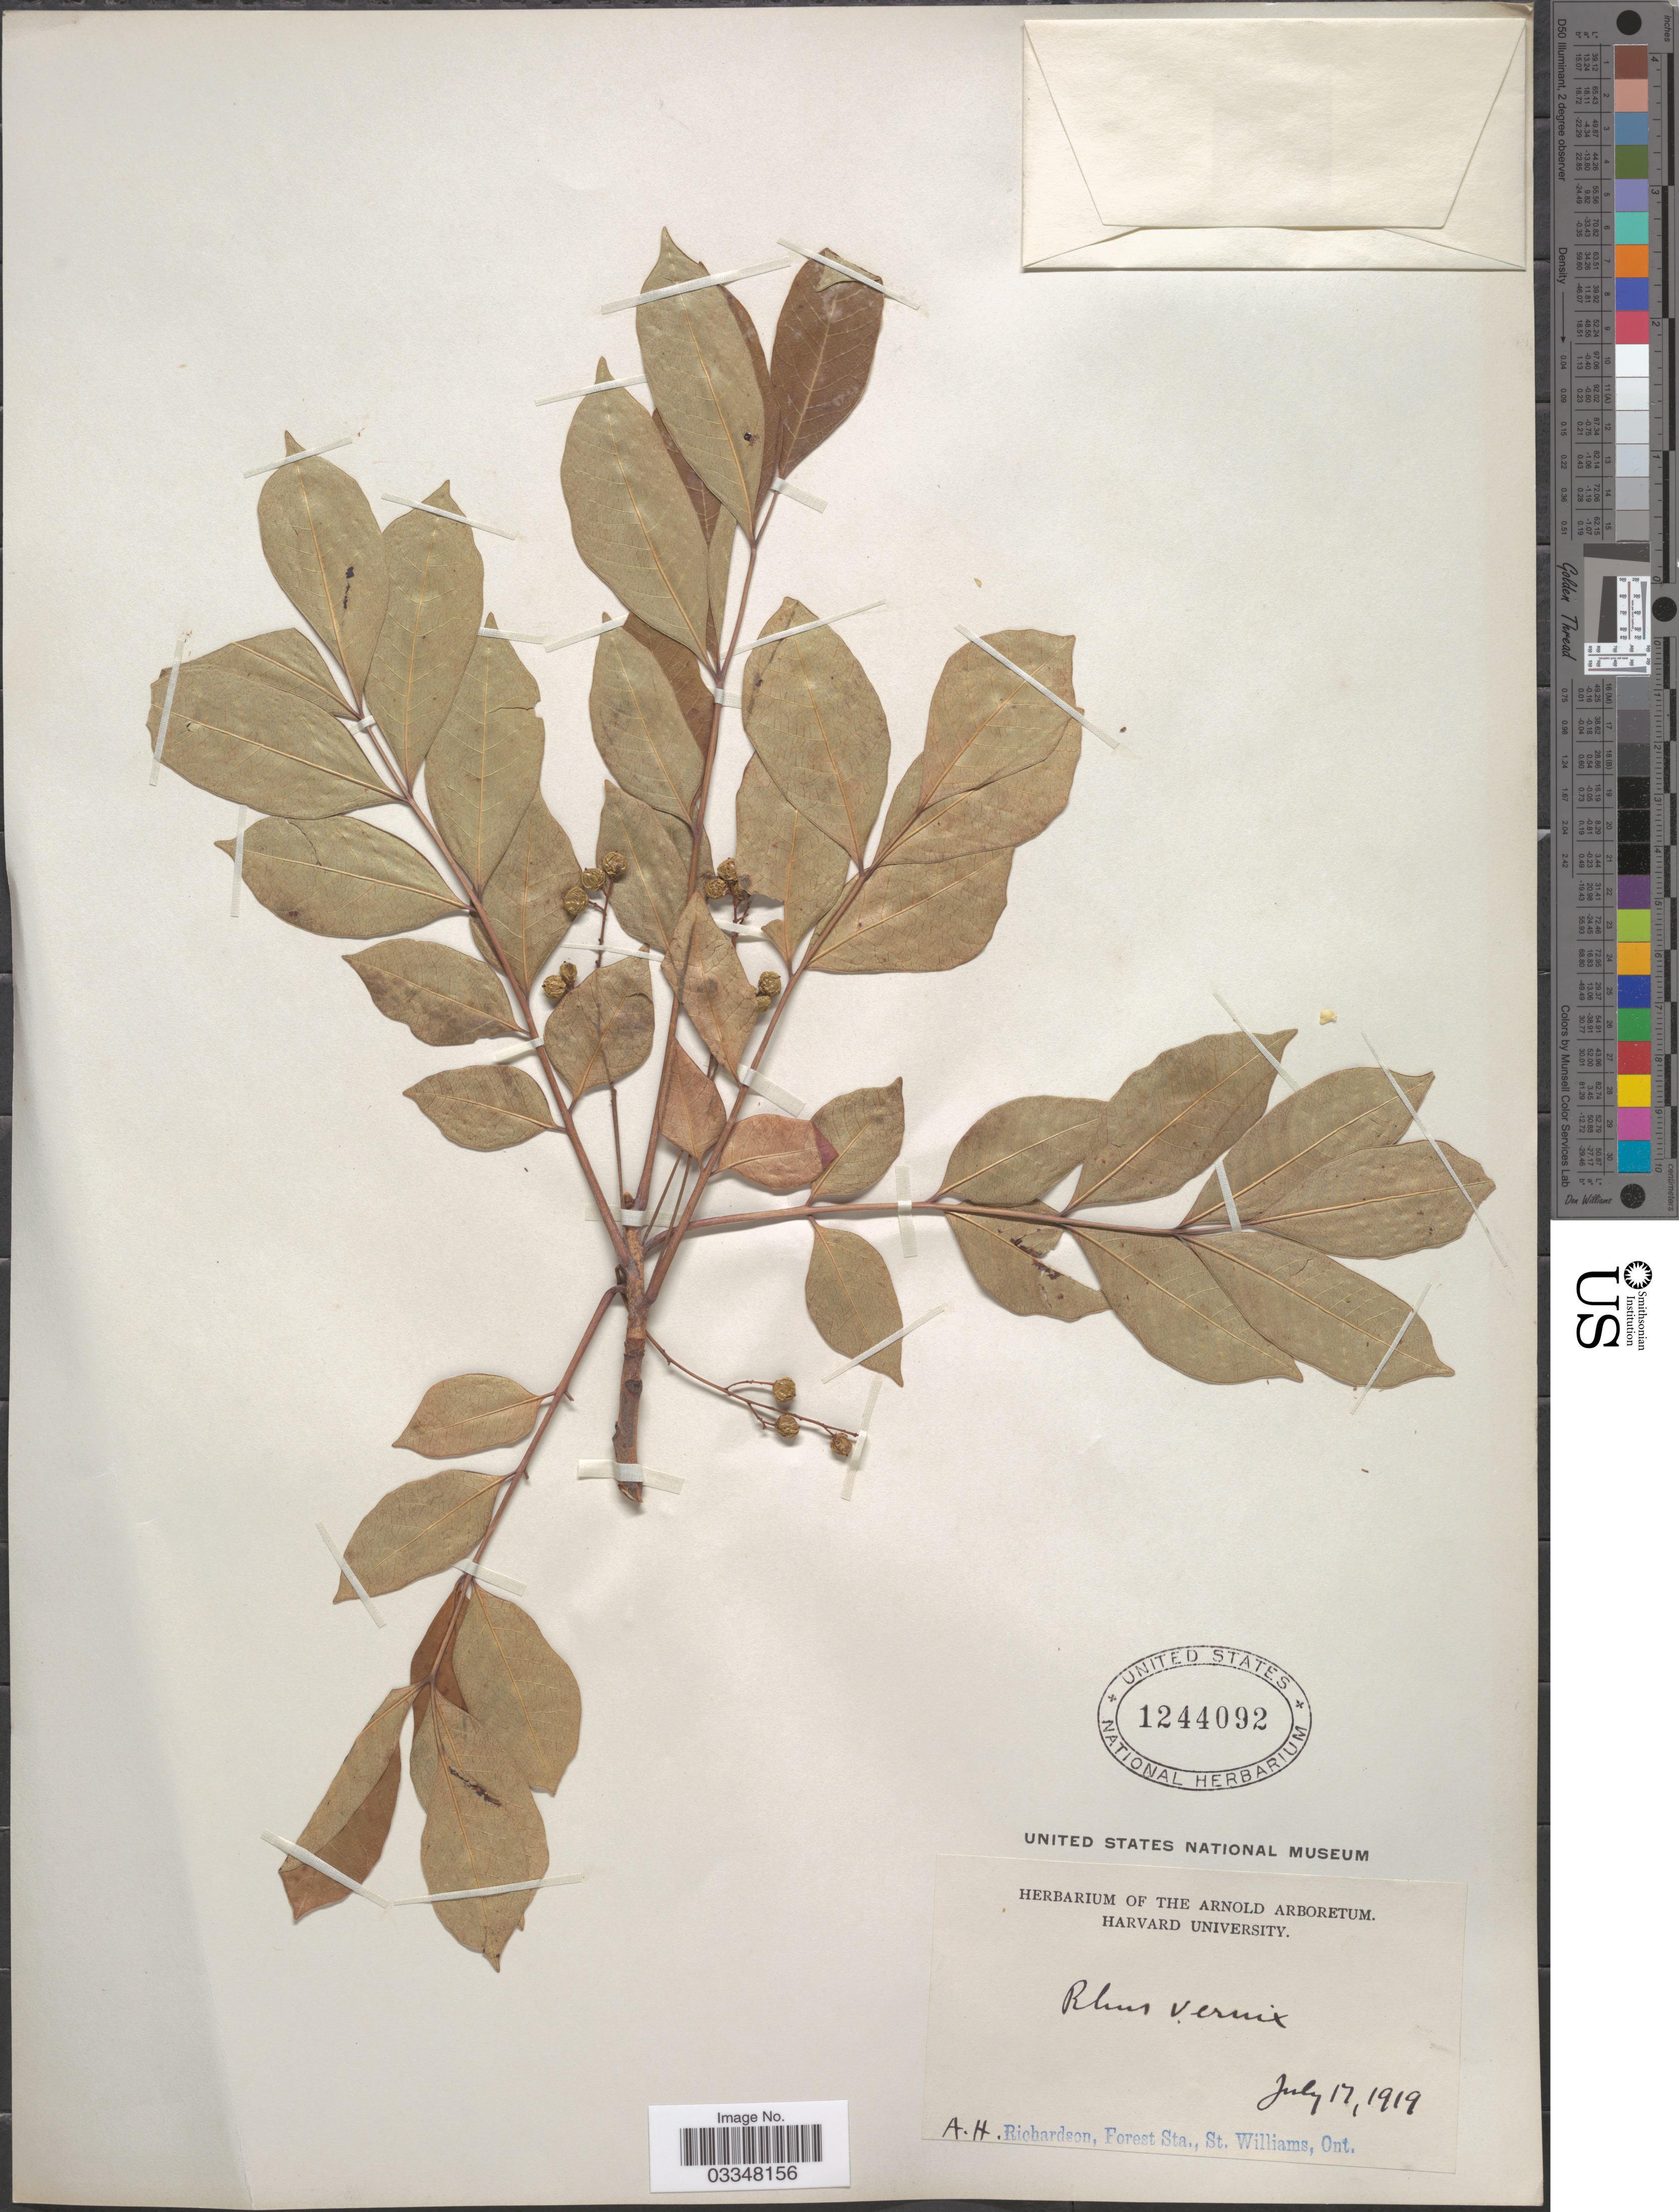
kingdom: Plantae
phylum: Tracheophyta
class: Magnoliopsida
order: Sapindales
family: Anacardiaceae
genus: Toxicodendron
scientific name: Toxicodendron vernix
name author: (L.) Kuntze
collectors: A. Richardson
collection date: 1919-07-17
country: Canada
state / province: Ontario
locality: Forest Sta., St. Williams [unsure placement]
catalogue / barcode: US 1244092